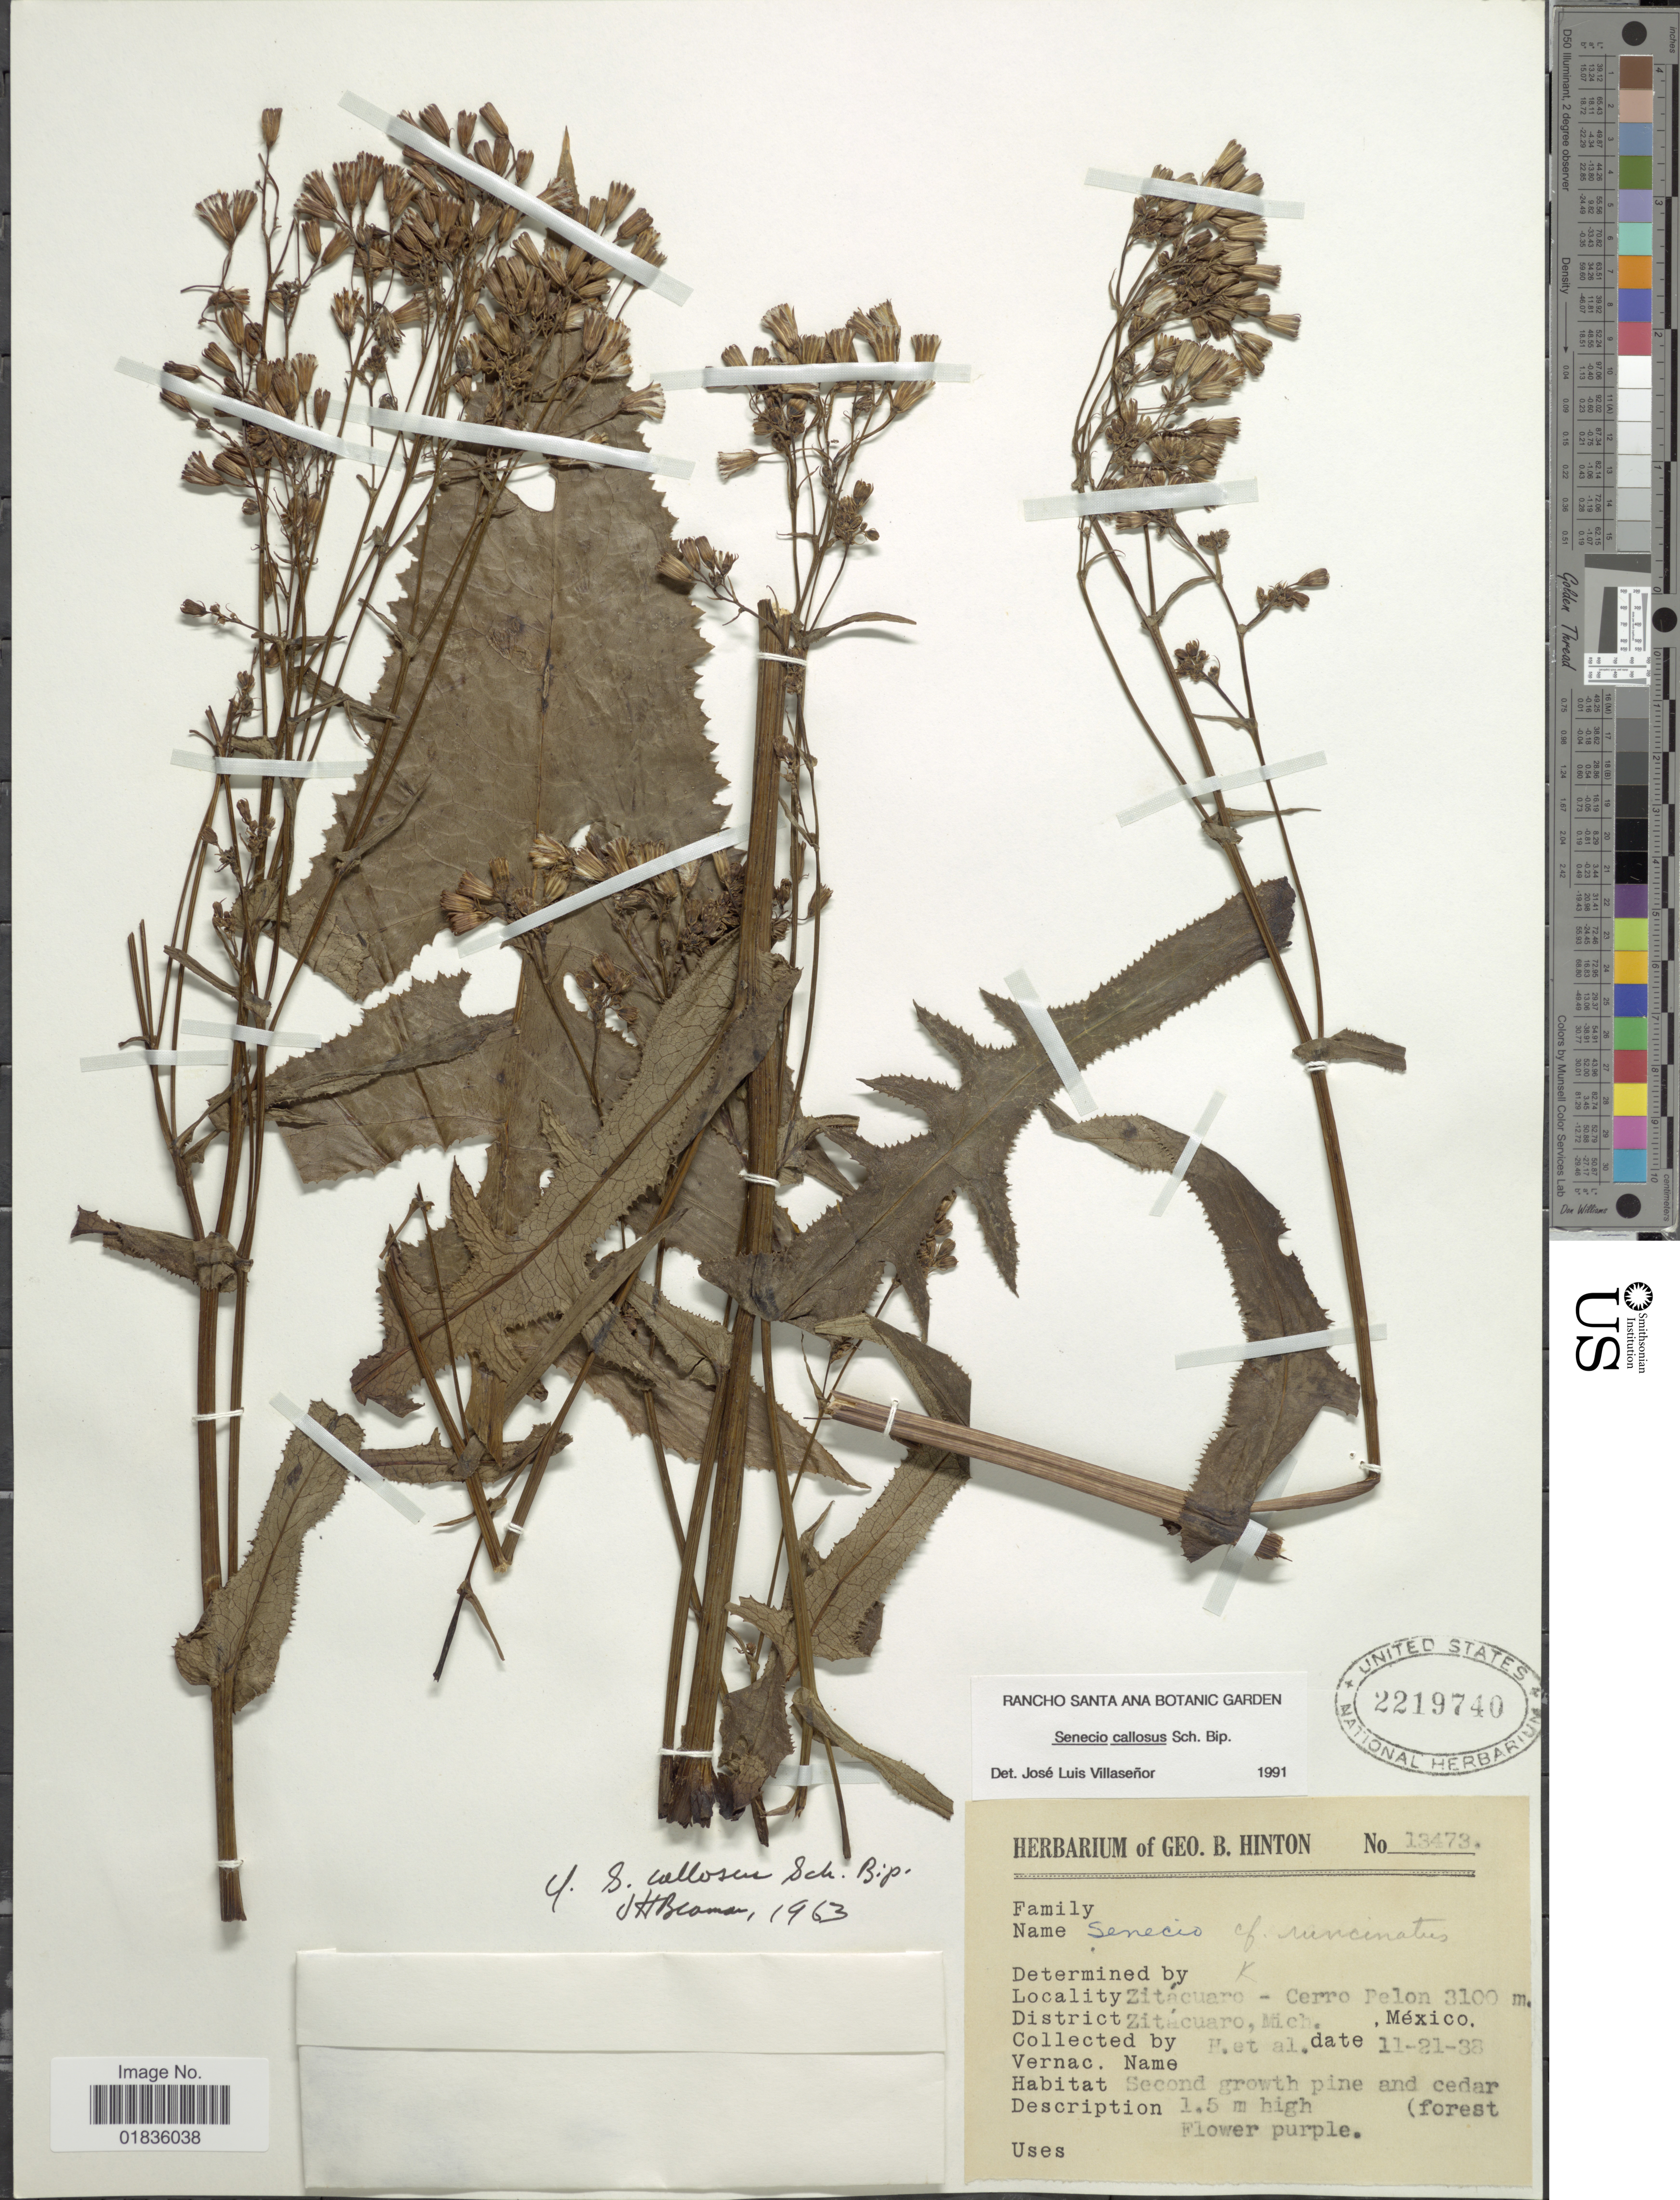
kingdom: Plantae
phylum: Tracheophyta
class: Magnoliopsida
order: Asterales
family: Asteraceae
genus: Senecio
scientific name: Senecio callosus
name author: Sch. Bip.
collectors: G. B. Hinton & et al.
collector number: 13473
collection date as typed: Transcribed d/m/y: 21/11/38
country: Mexico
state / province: Michoacán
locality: Zitacuaro-Cerro Pelon, District Zitacuaro.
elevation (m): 3100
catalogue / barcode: US 2219740